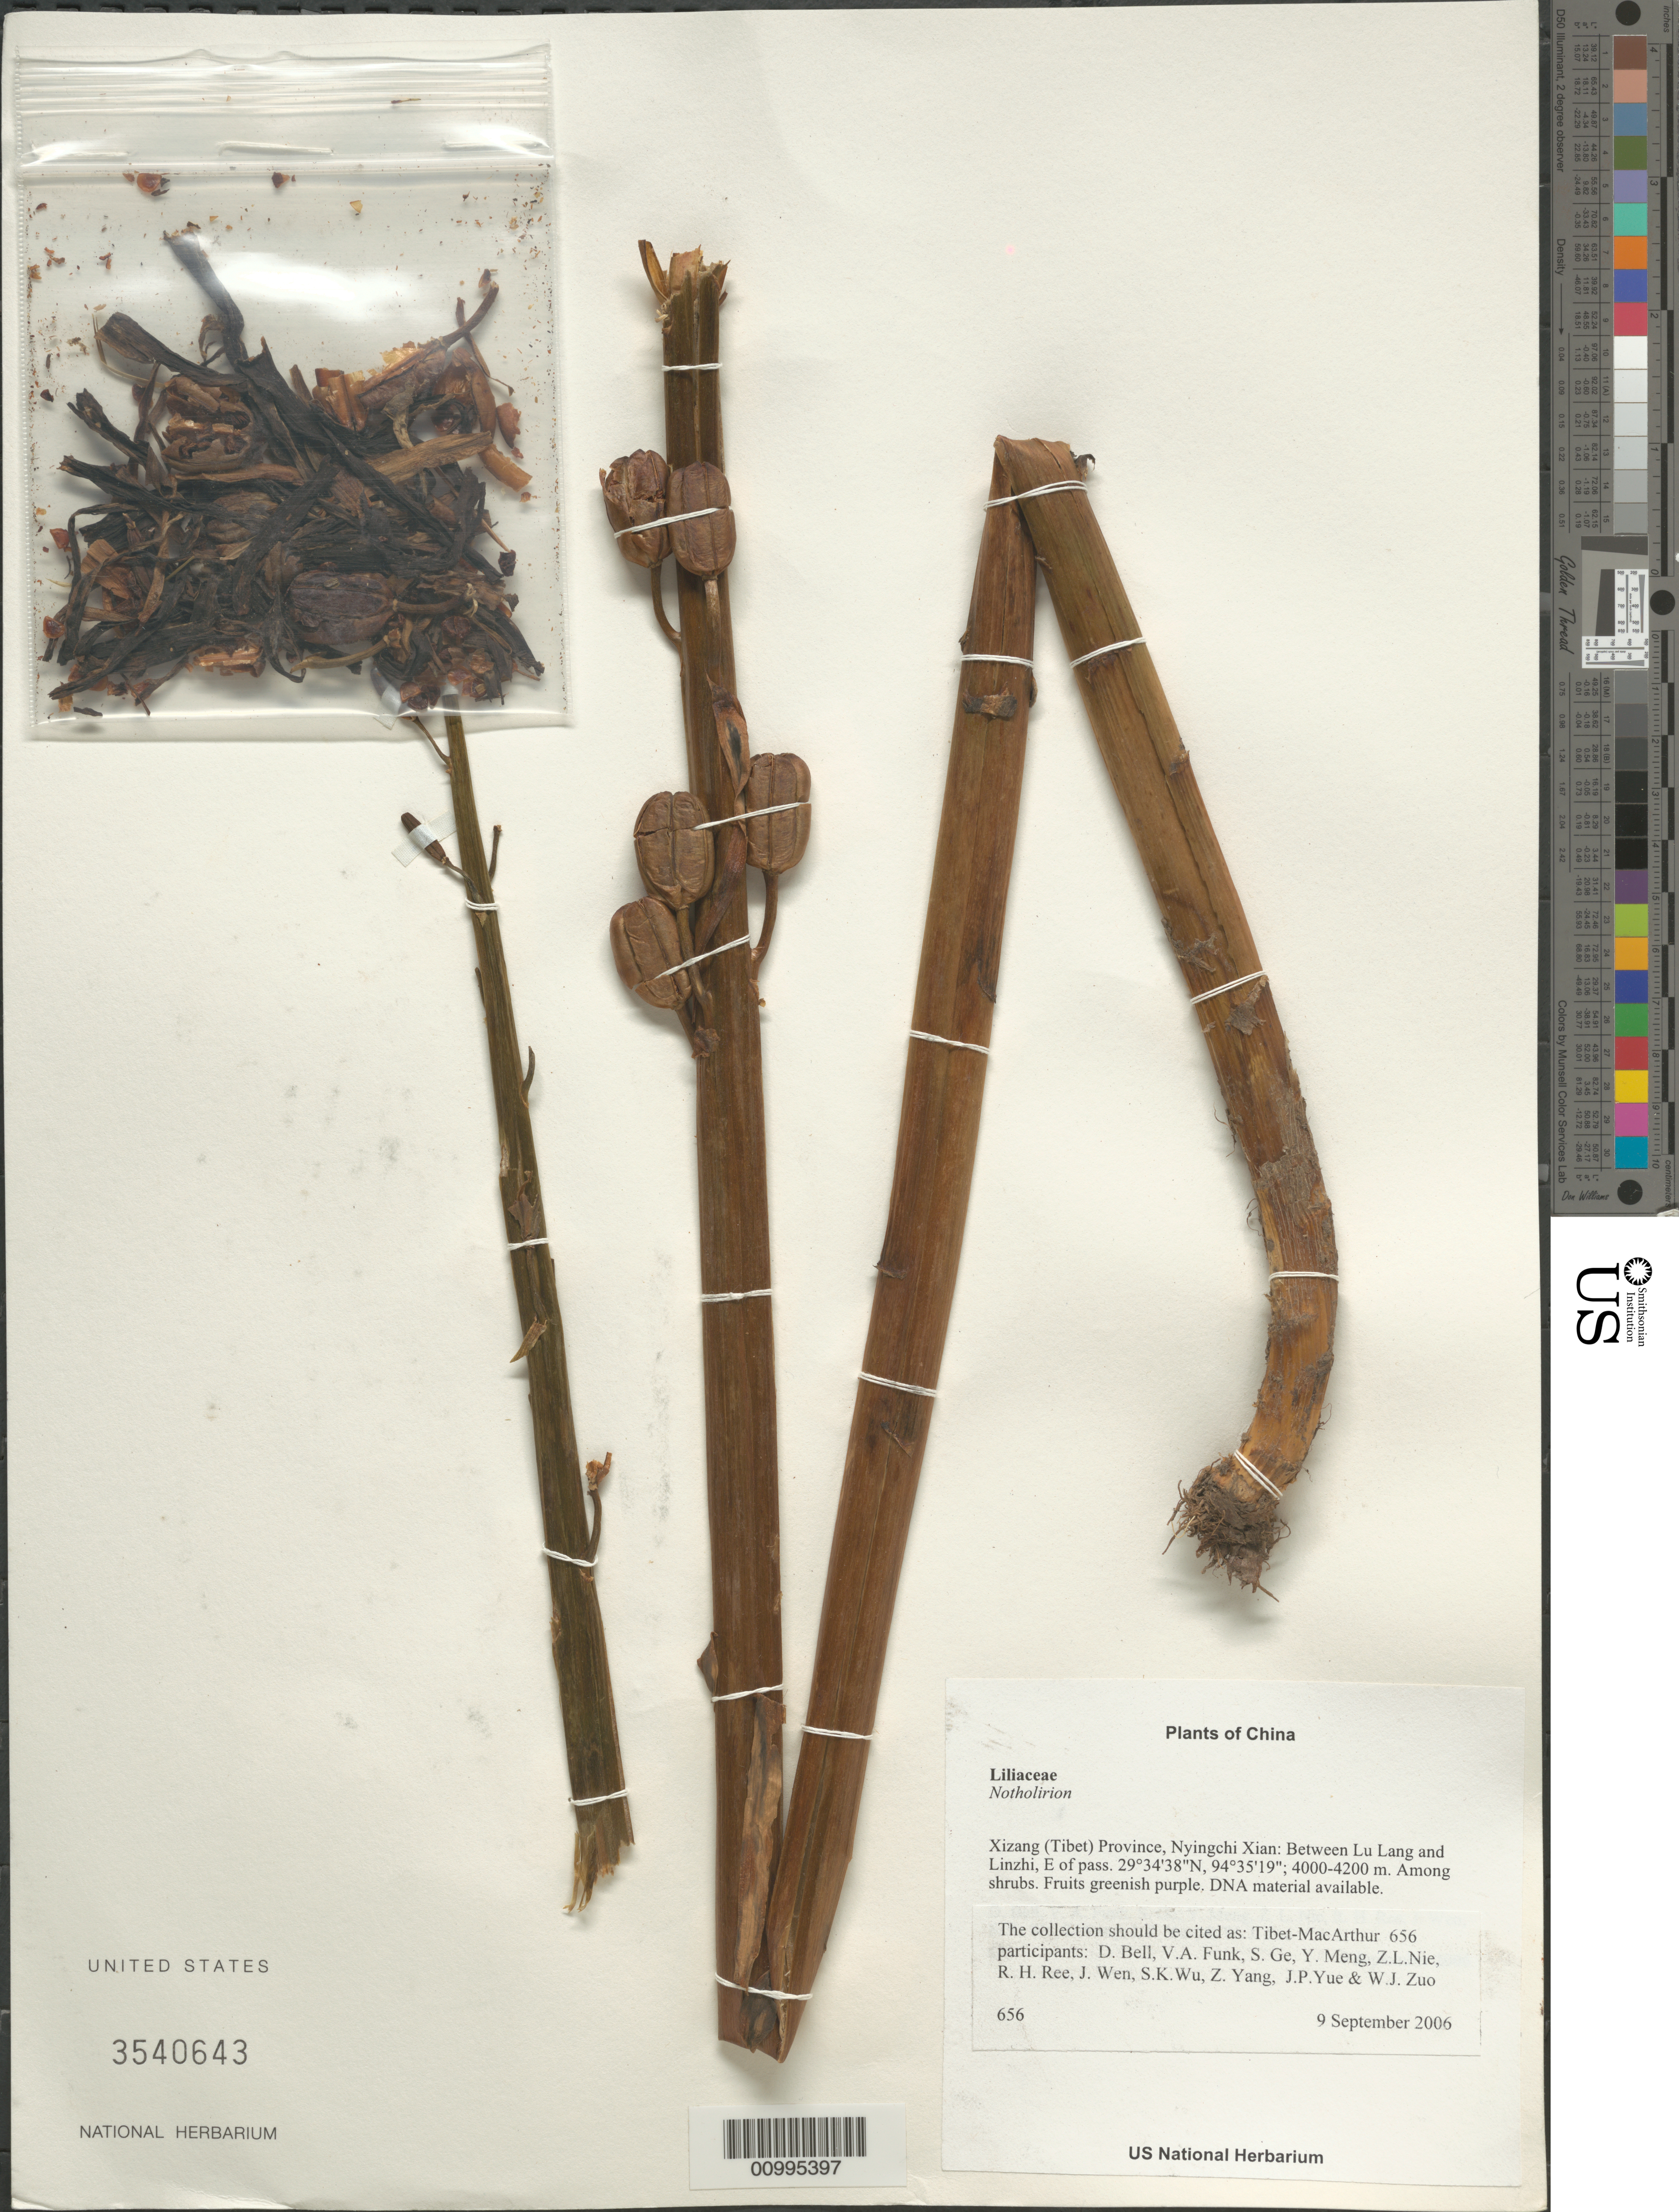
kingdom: Plantae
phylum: Tracheophyta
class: Liliopsida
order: Liliales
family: Liliaceae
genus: Notholirion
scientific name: Notholirion sp.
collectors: Tibet-MacArthur, D. A. Bell, V. Funk, S. Ge, Y. Meng, Z. Nie, R. Ree, J. Wen, S. K. Wu, Z. Yang, J. Yue & W. Zuo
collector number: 656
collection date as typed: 09 Sep 2006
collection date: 2006-09-09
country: China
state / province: Xizang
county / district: Nyingchi Xian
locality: Between Lu Lang and Linzhi, E of pass.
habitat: Remnant Abies forest and adjacent disturbed areas with scattered shrubs (Rosa, Berberis). Among shrubs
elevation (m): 4000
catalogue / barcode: US 3540643